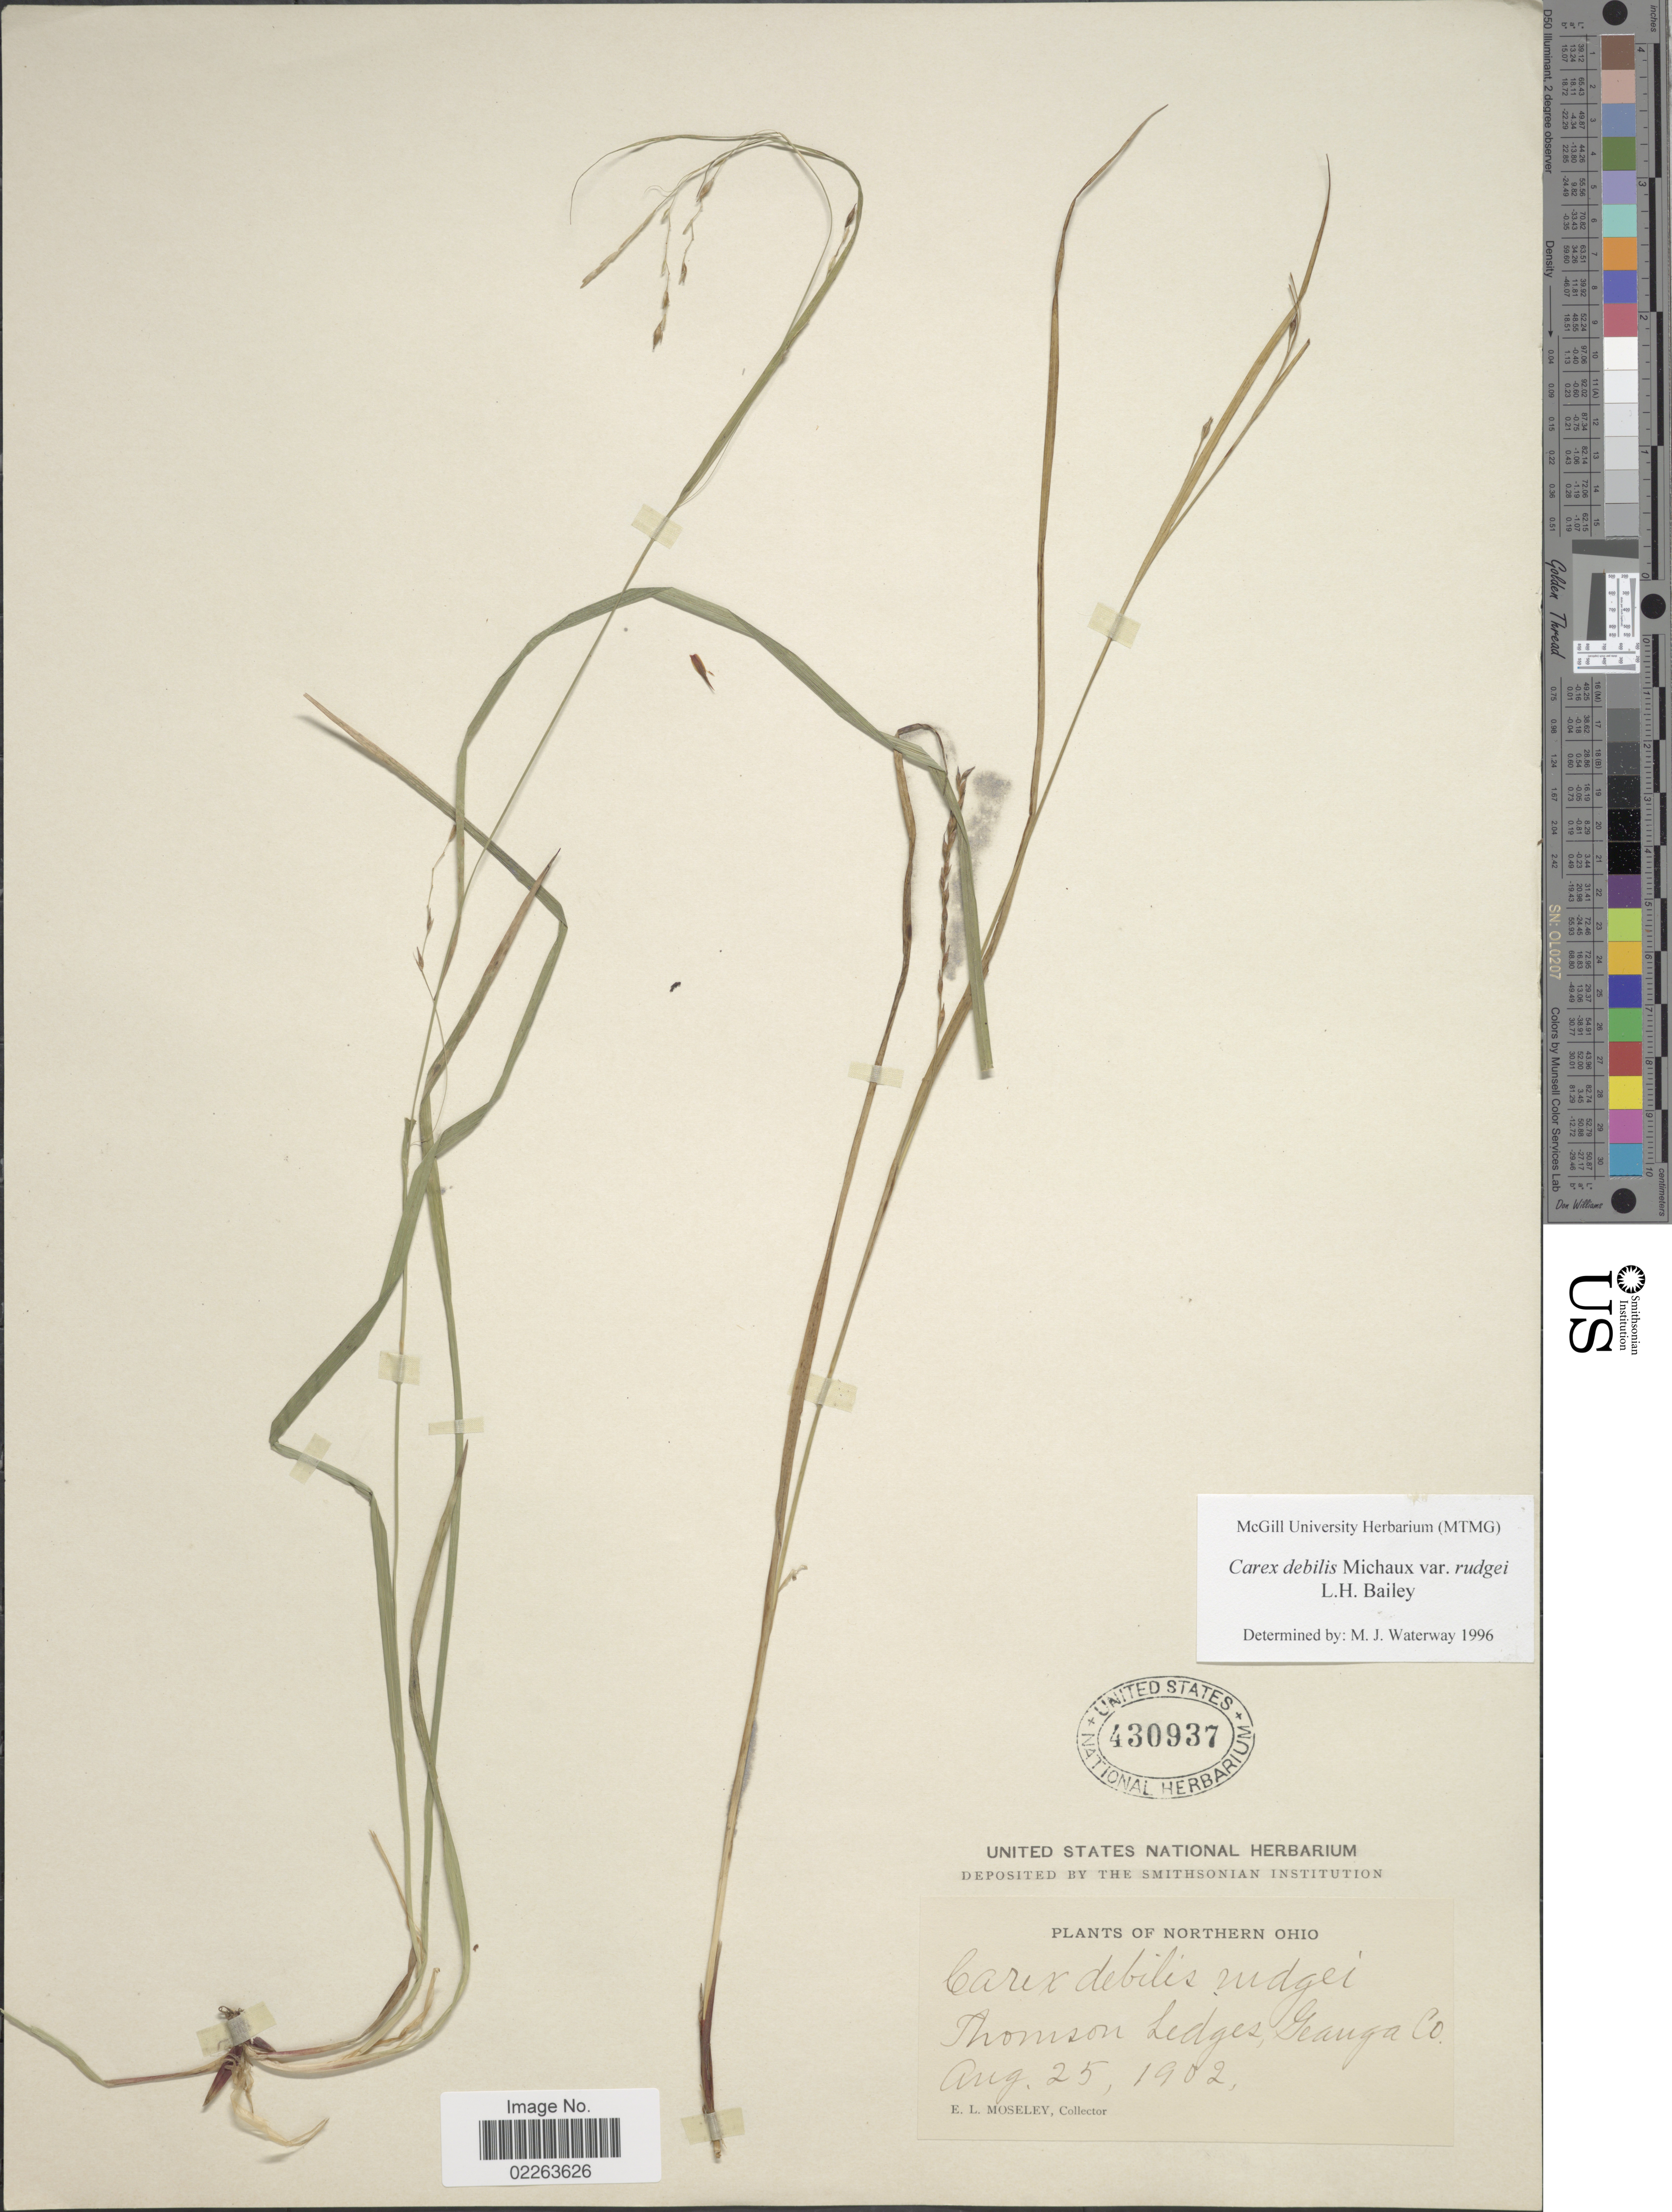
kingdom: Plantae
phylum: Tracheophyta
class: Liliopsida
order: Poales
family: Cyperaceae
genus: Carex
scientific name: Carex flexuosa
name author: Muhl. ex Willd.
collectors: E. Moseley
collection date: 1902-08-25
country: United States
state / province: Ohio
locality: Northern Ohio. Thomson Ledges, Geauga Co.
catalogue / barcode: US 430937